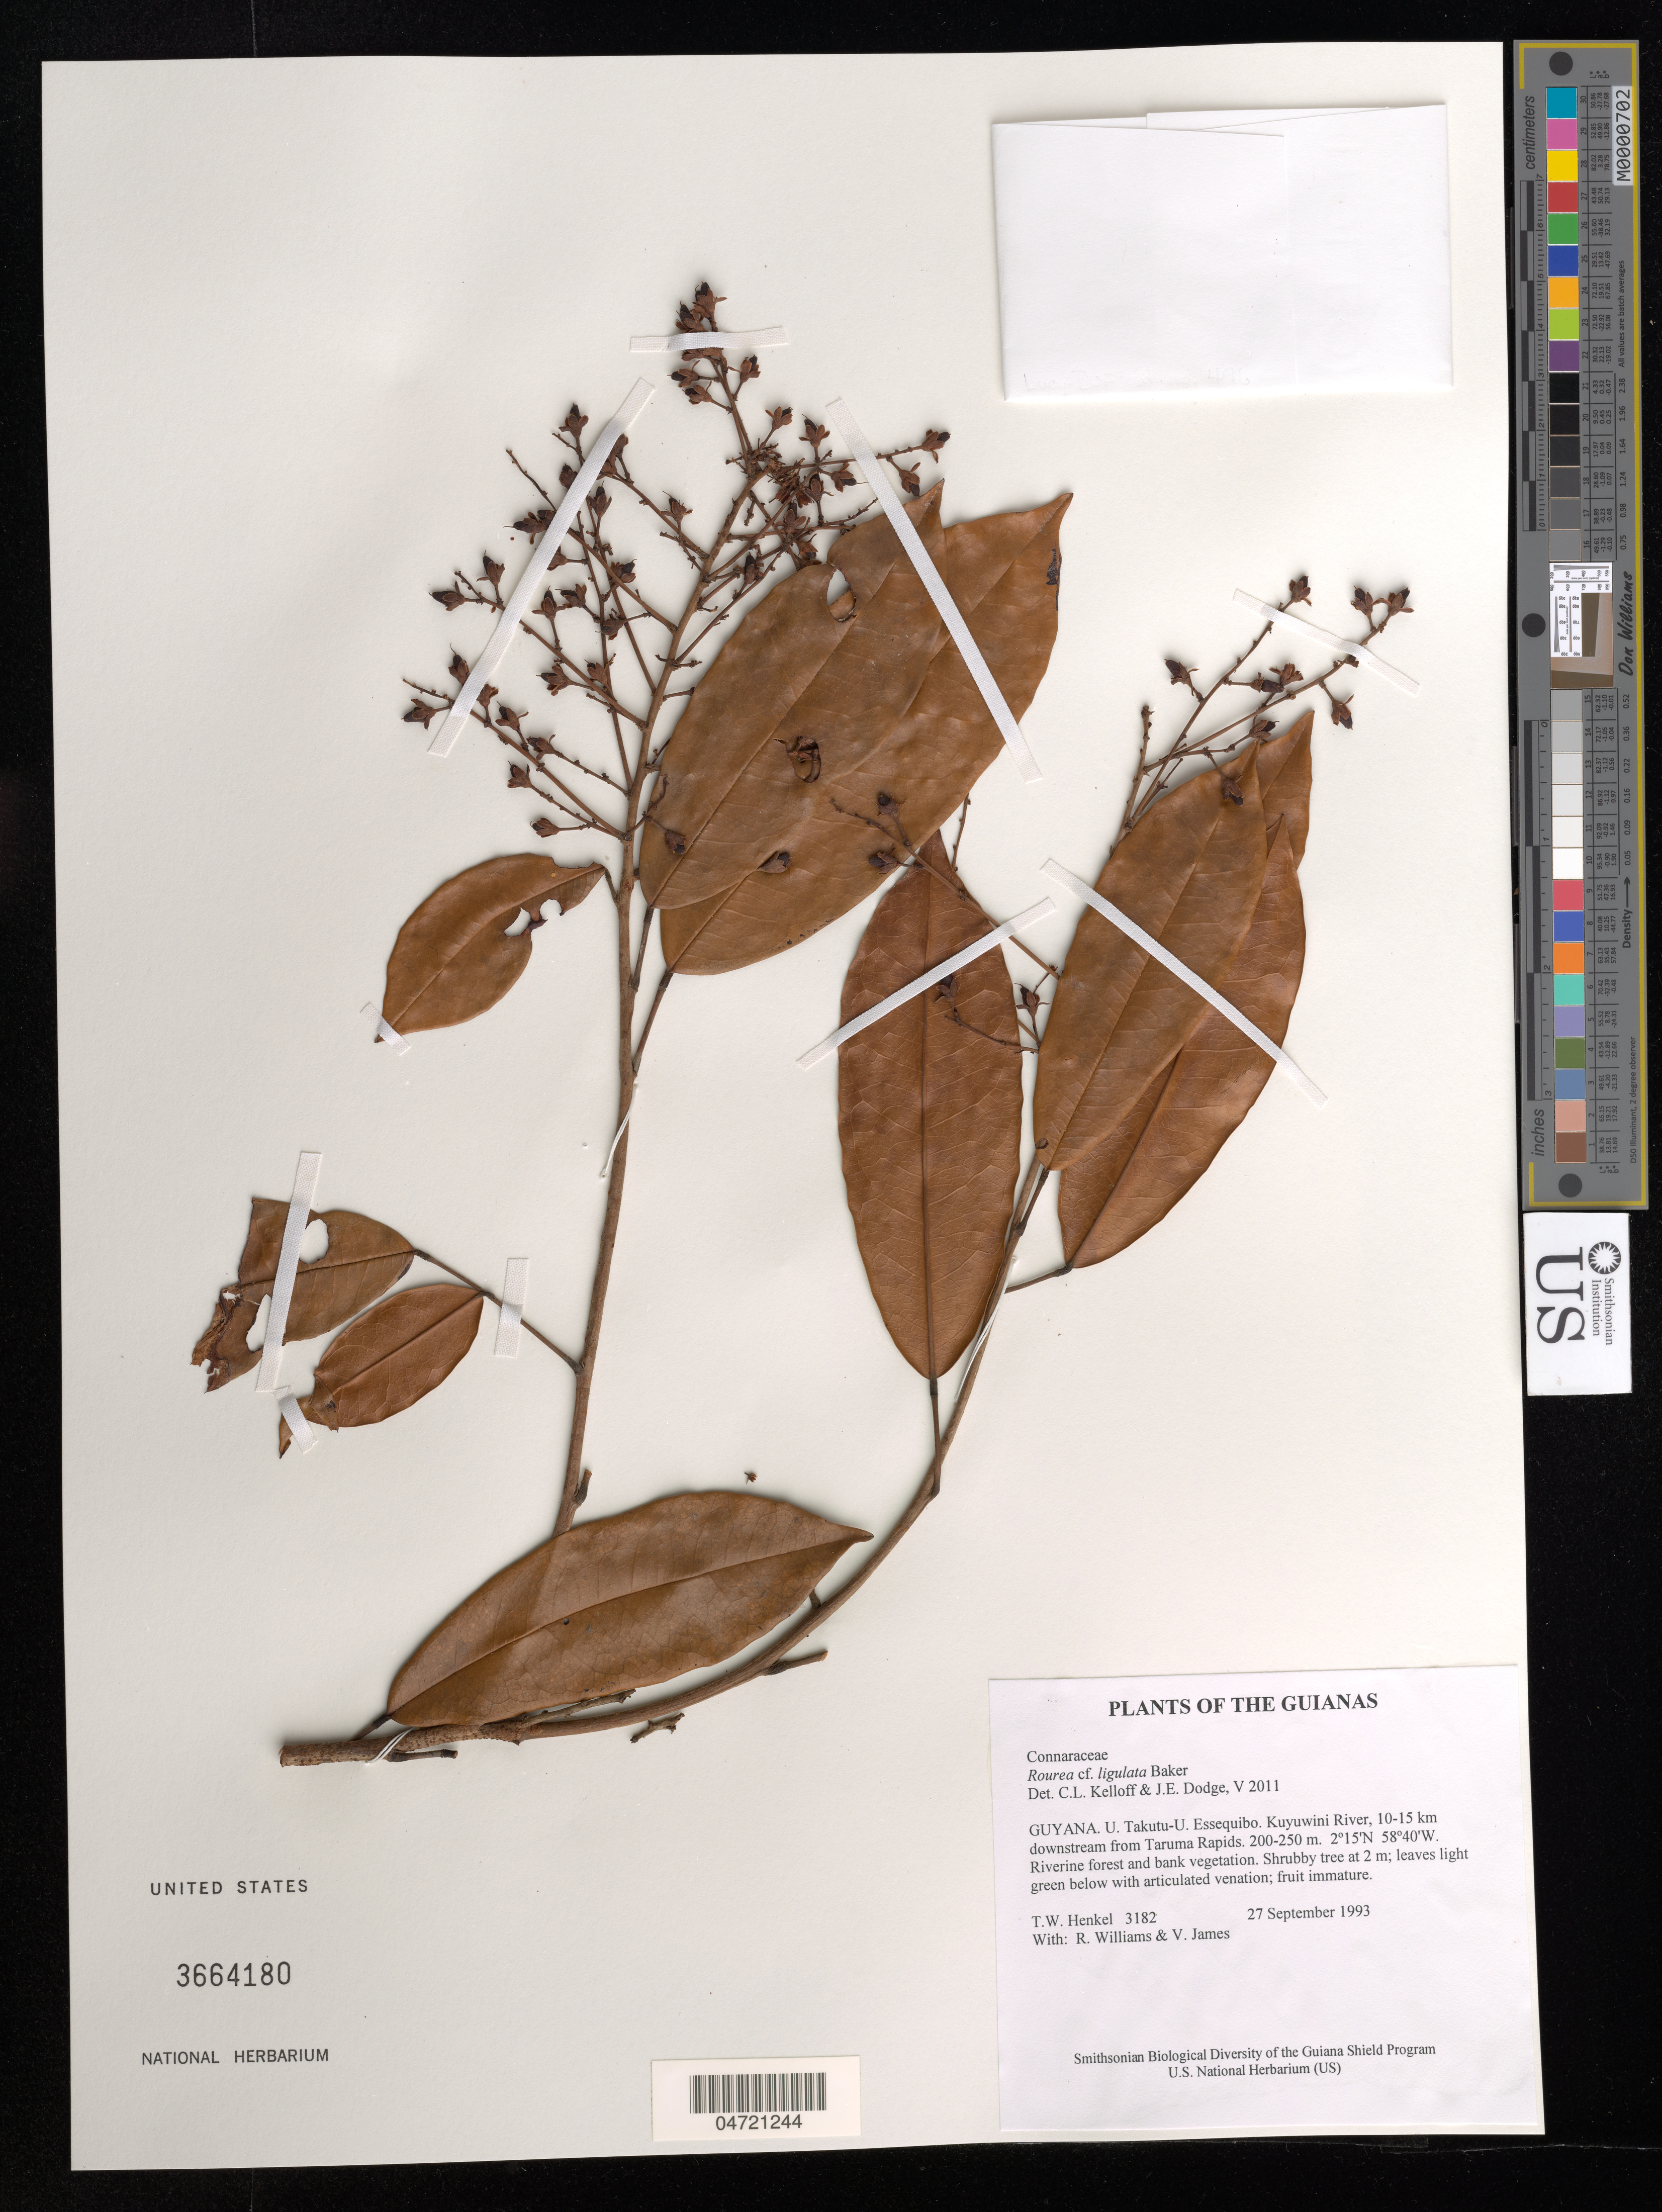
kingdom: Plantae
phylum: Tracheophyta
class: Magnoliopsida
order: Oxalidales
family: Connaraceae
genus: Rourea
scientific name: Rourea ligulata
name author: Baker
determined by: Kelloff, Carol L.; Dodge, J. E.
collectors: T. Henkel, R. Williams & V. James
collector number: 3182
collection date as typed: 27 September 1993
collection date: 1993-09-27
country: Guyana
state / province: U. Takutu-U. Essequibo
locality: Kuyuwini River, 10-15 km downstream from Taruma Rapids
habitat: Riverine forest and bank vegetation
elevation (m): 200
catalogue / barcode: US 3664180